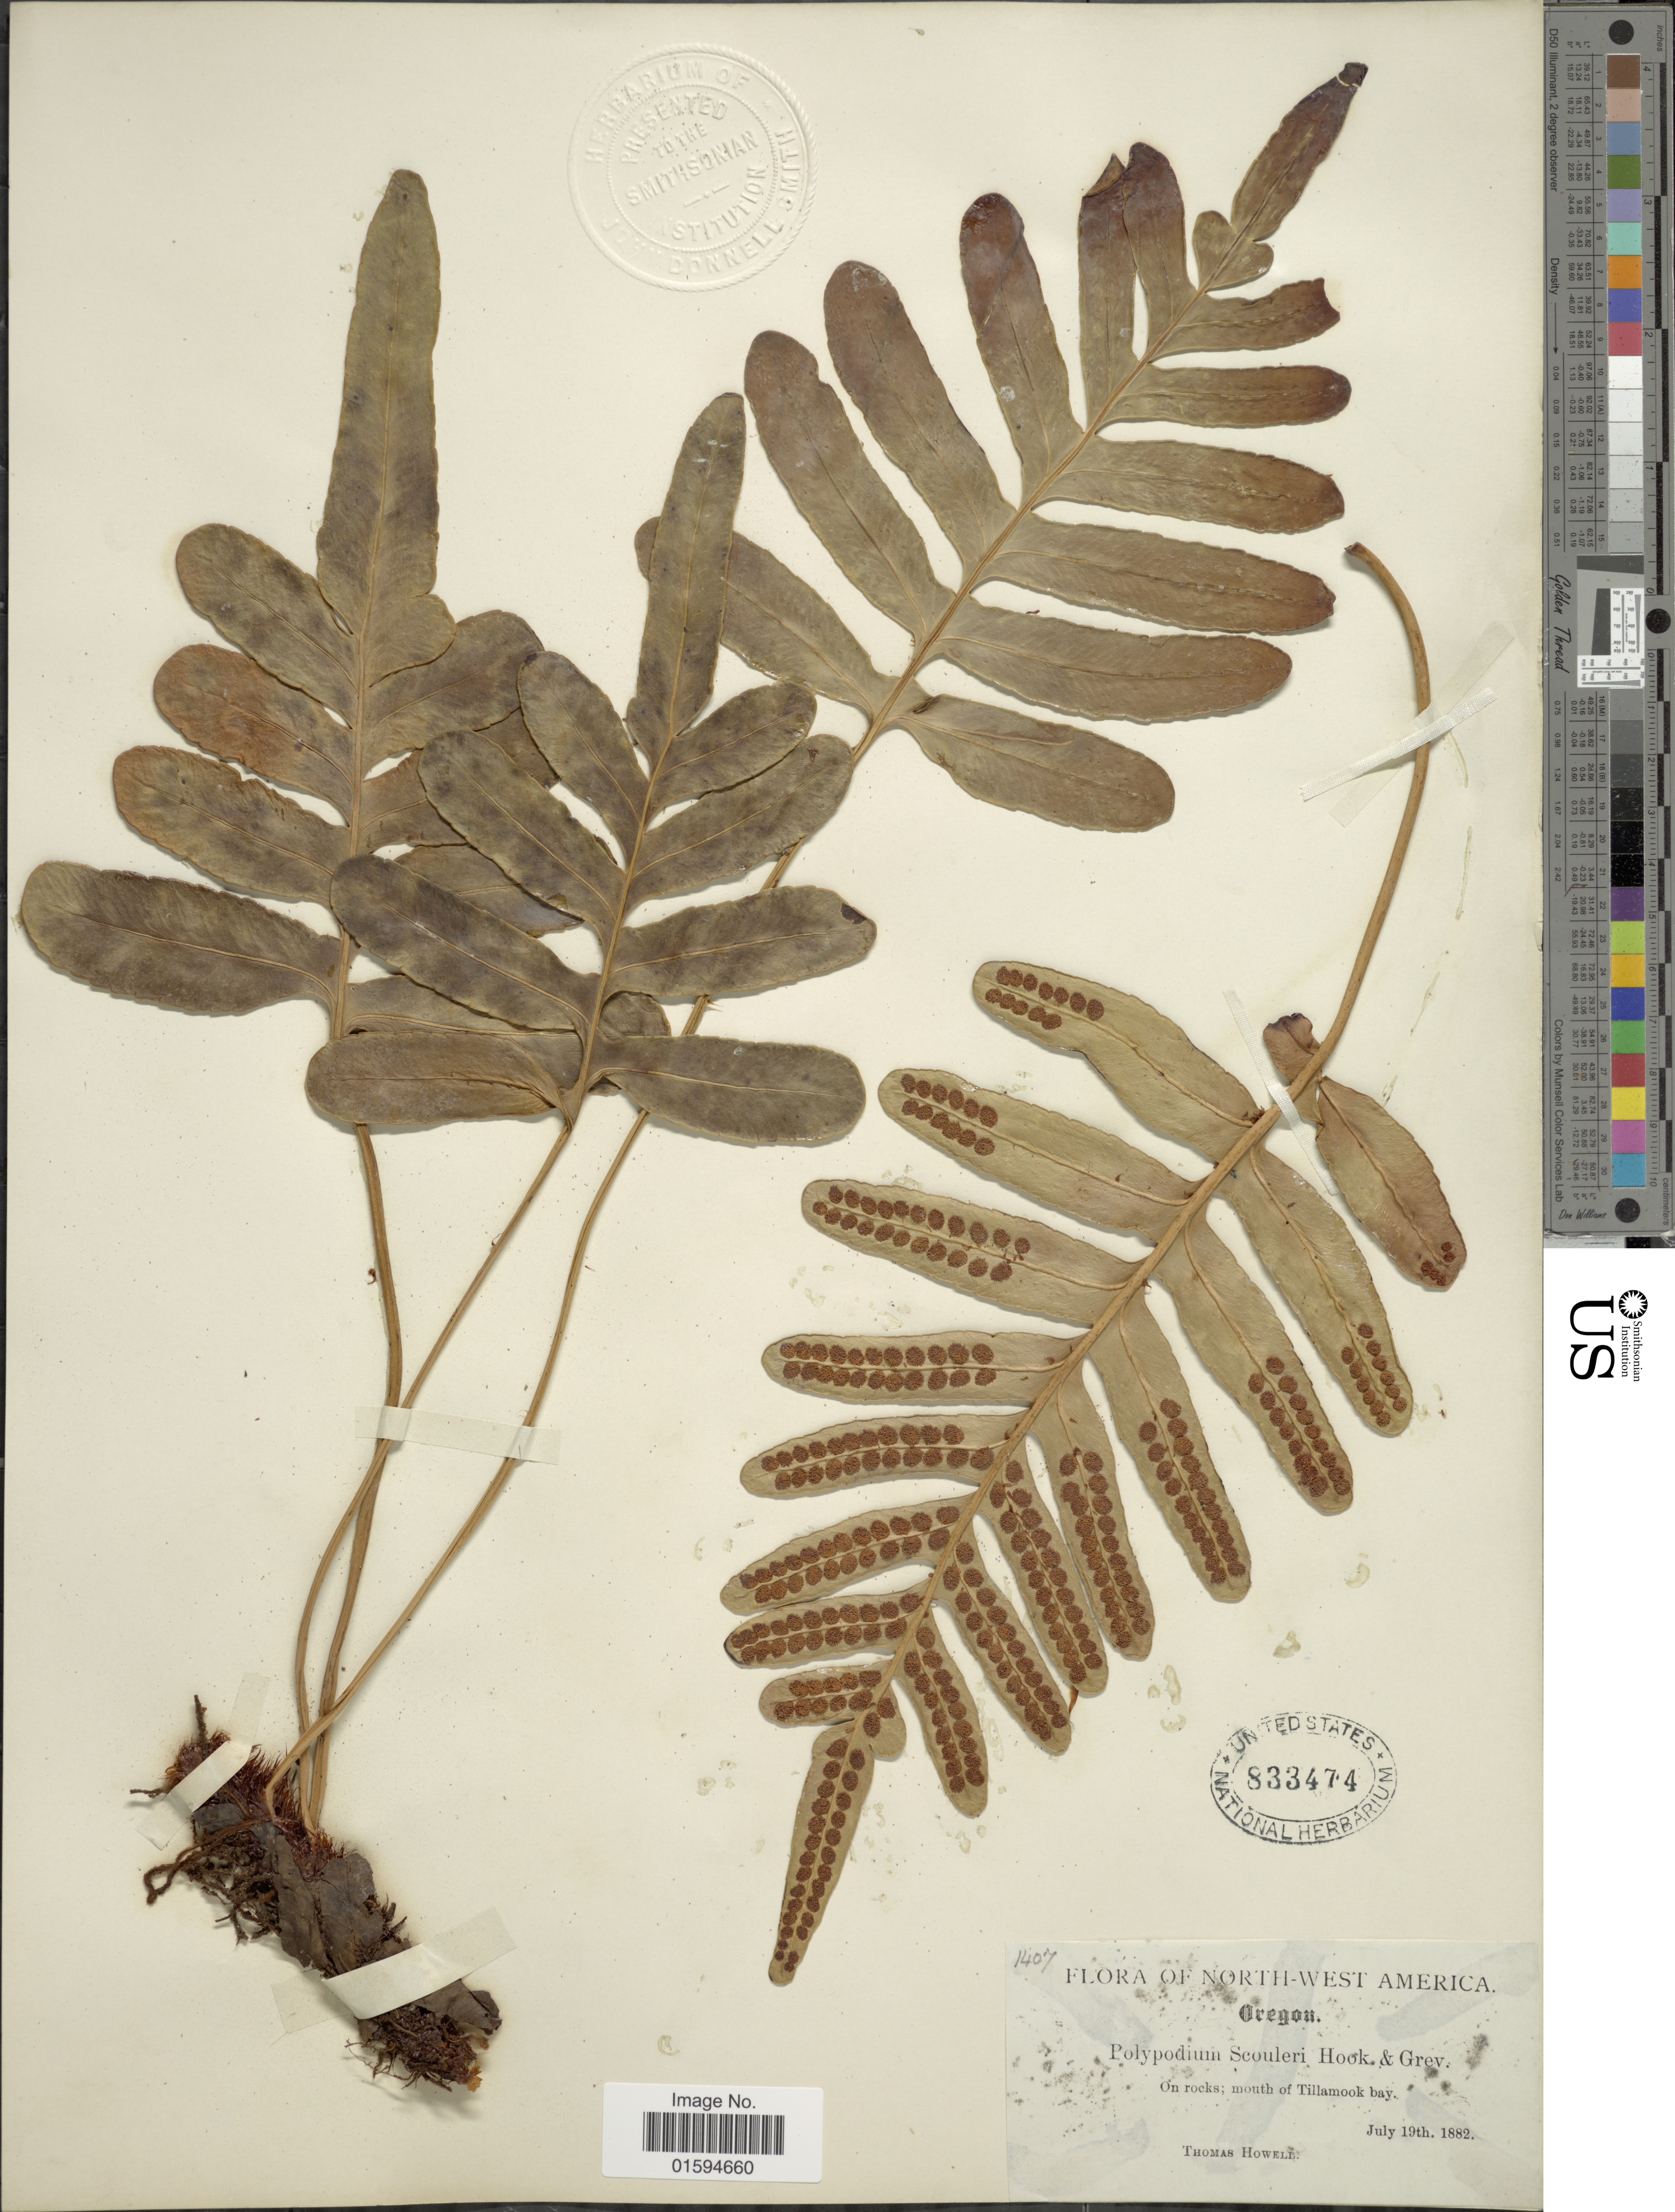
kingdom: Plantae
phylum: Tracheophyta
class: Polypodiopsida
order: Polypodiales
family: Polypodiaceae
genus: Polypodium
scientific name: Polypodium scouleri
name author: Hook. & Grev.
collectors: T. Howell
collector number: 1407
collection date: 1882-07-19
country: United States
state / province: Oregon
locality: North-West Amerika, Oregon, On rocks: Mouth of Tillamook Bay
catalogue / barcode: US 833474